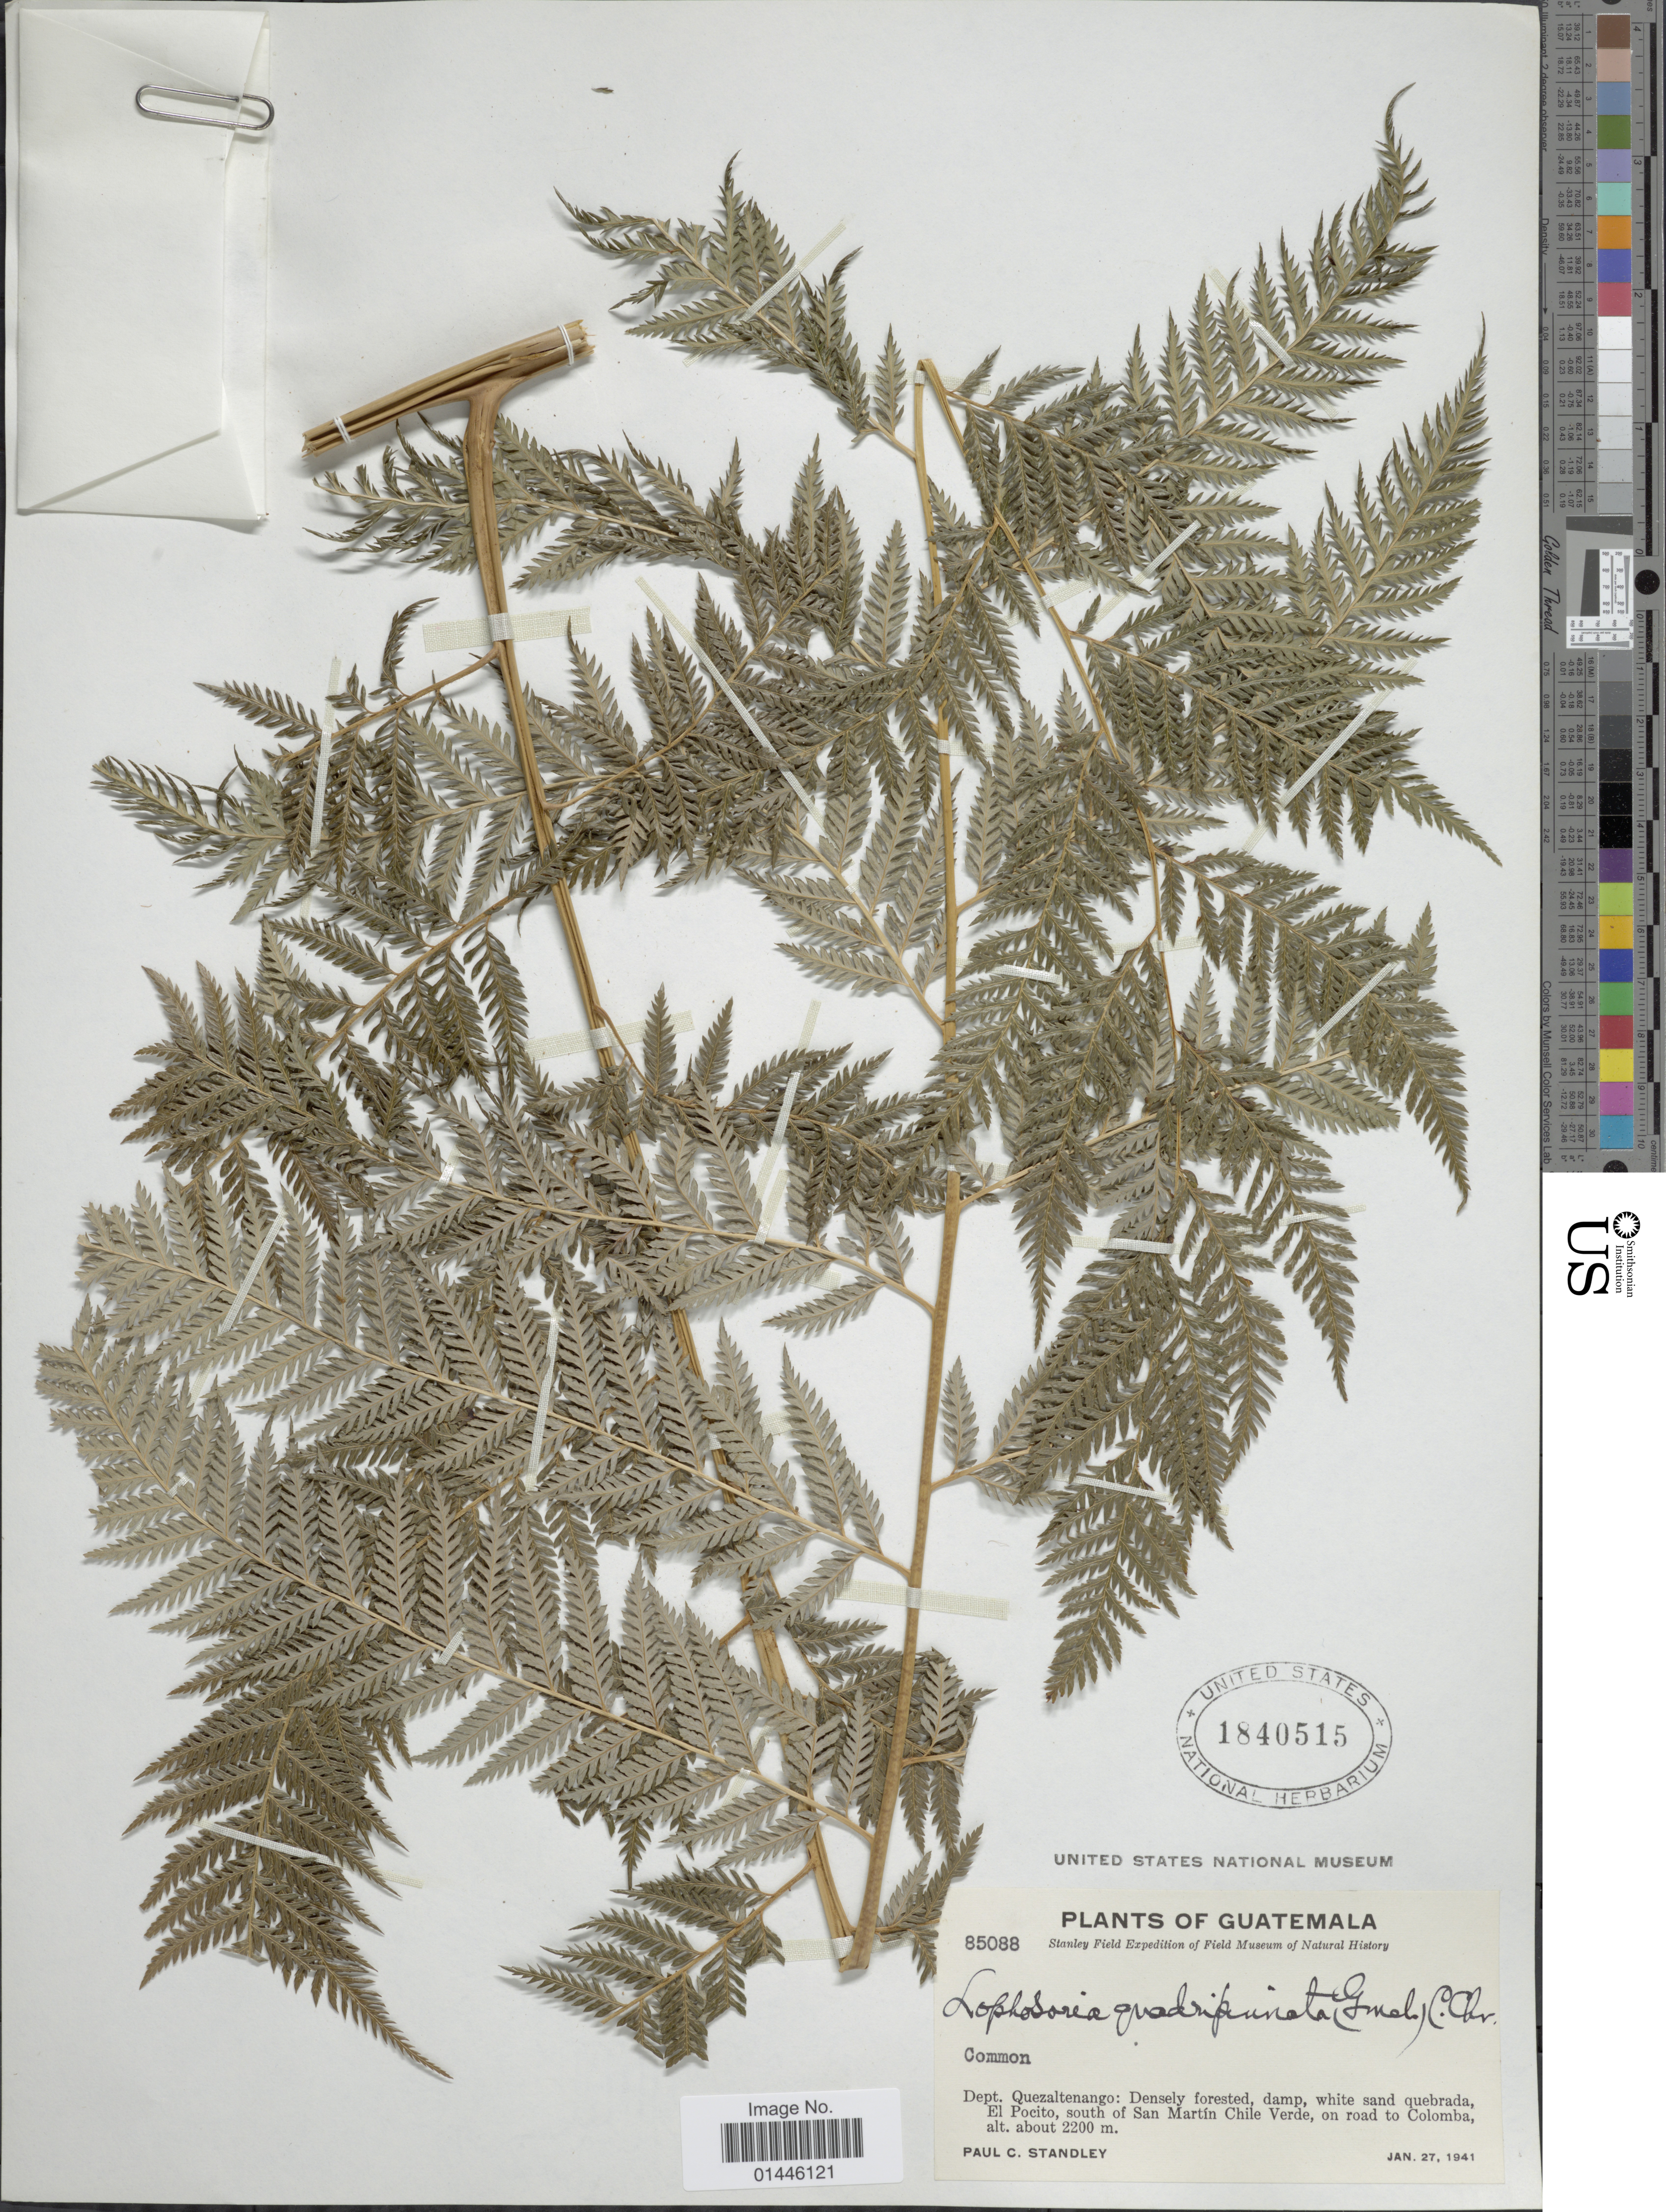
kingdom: Plantae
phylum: Tracheophyta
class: Polypodiopsida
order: Cyatheales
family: Dicksoniaceae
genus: Lophosoria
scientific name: Lophosoria quadripinnata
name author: (J.F. Gmel.) C. Chr.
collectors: P. C. Standley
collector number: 85088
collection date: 1941-01-27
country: Guatemala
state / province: Quetzaltenango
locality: El Pocito, south of San Martín Chile Verde, on road to Colomba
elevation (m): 2200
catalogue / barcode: US 1840515